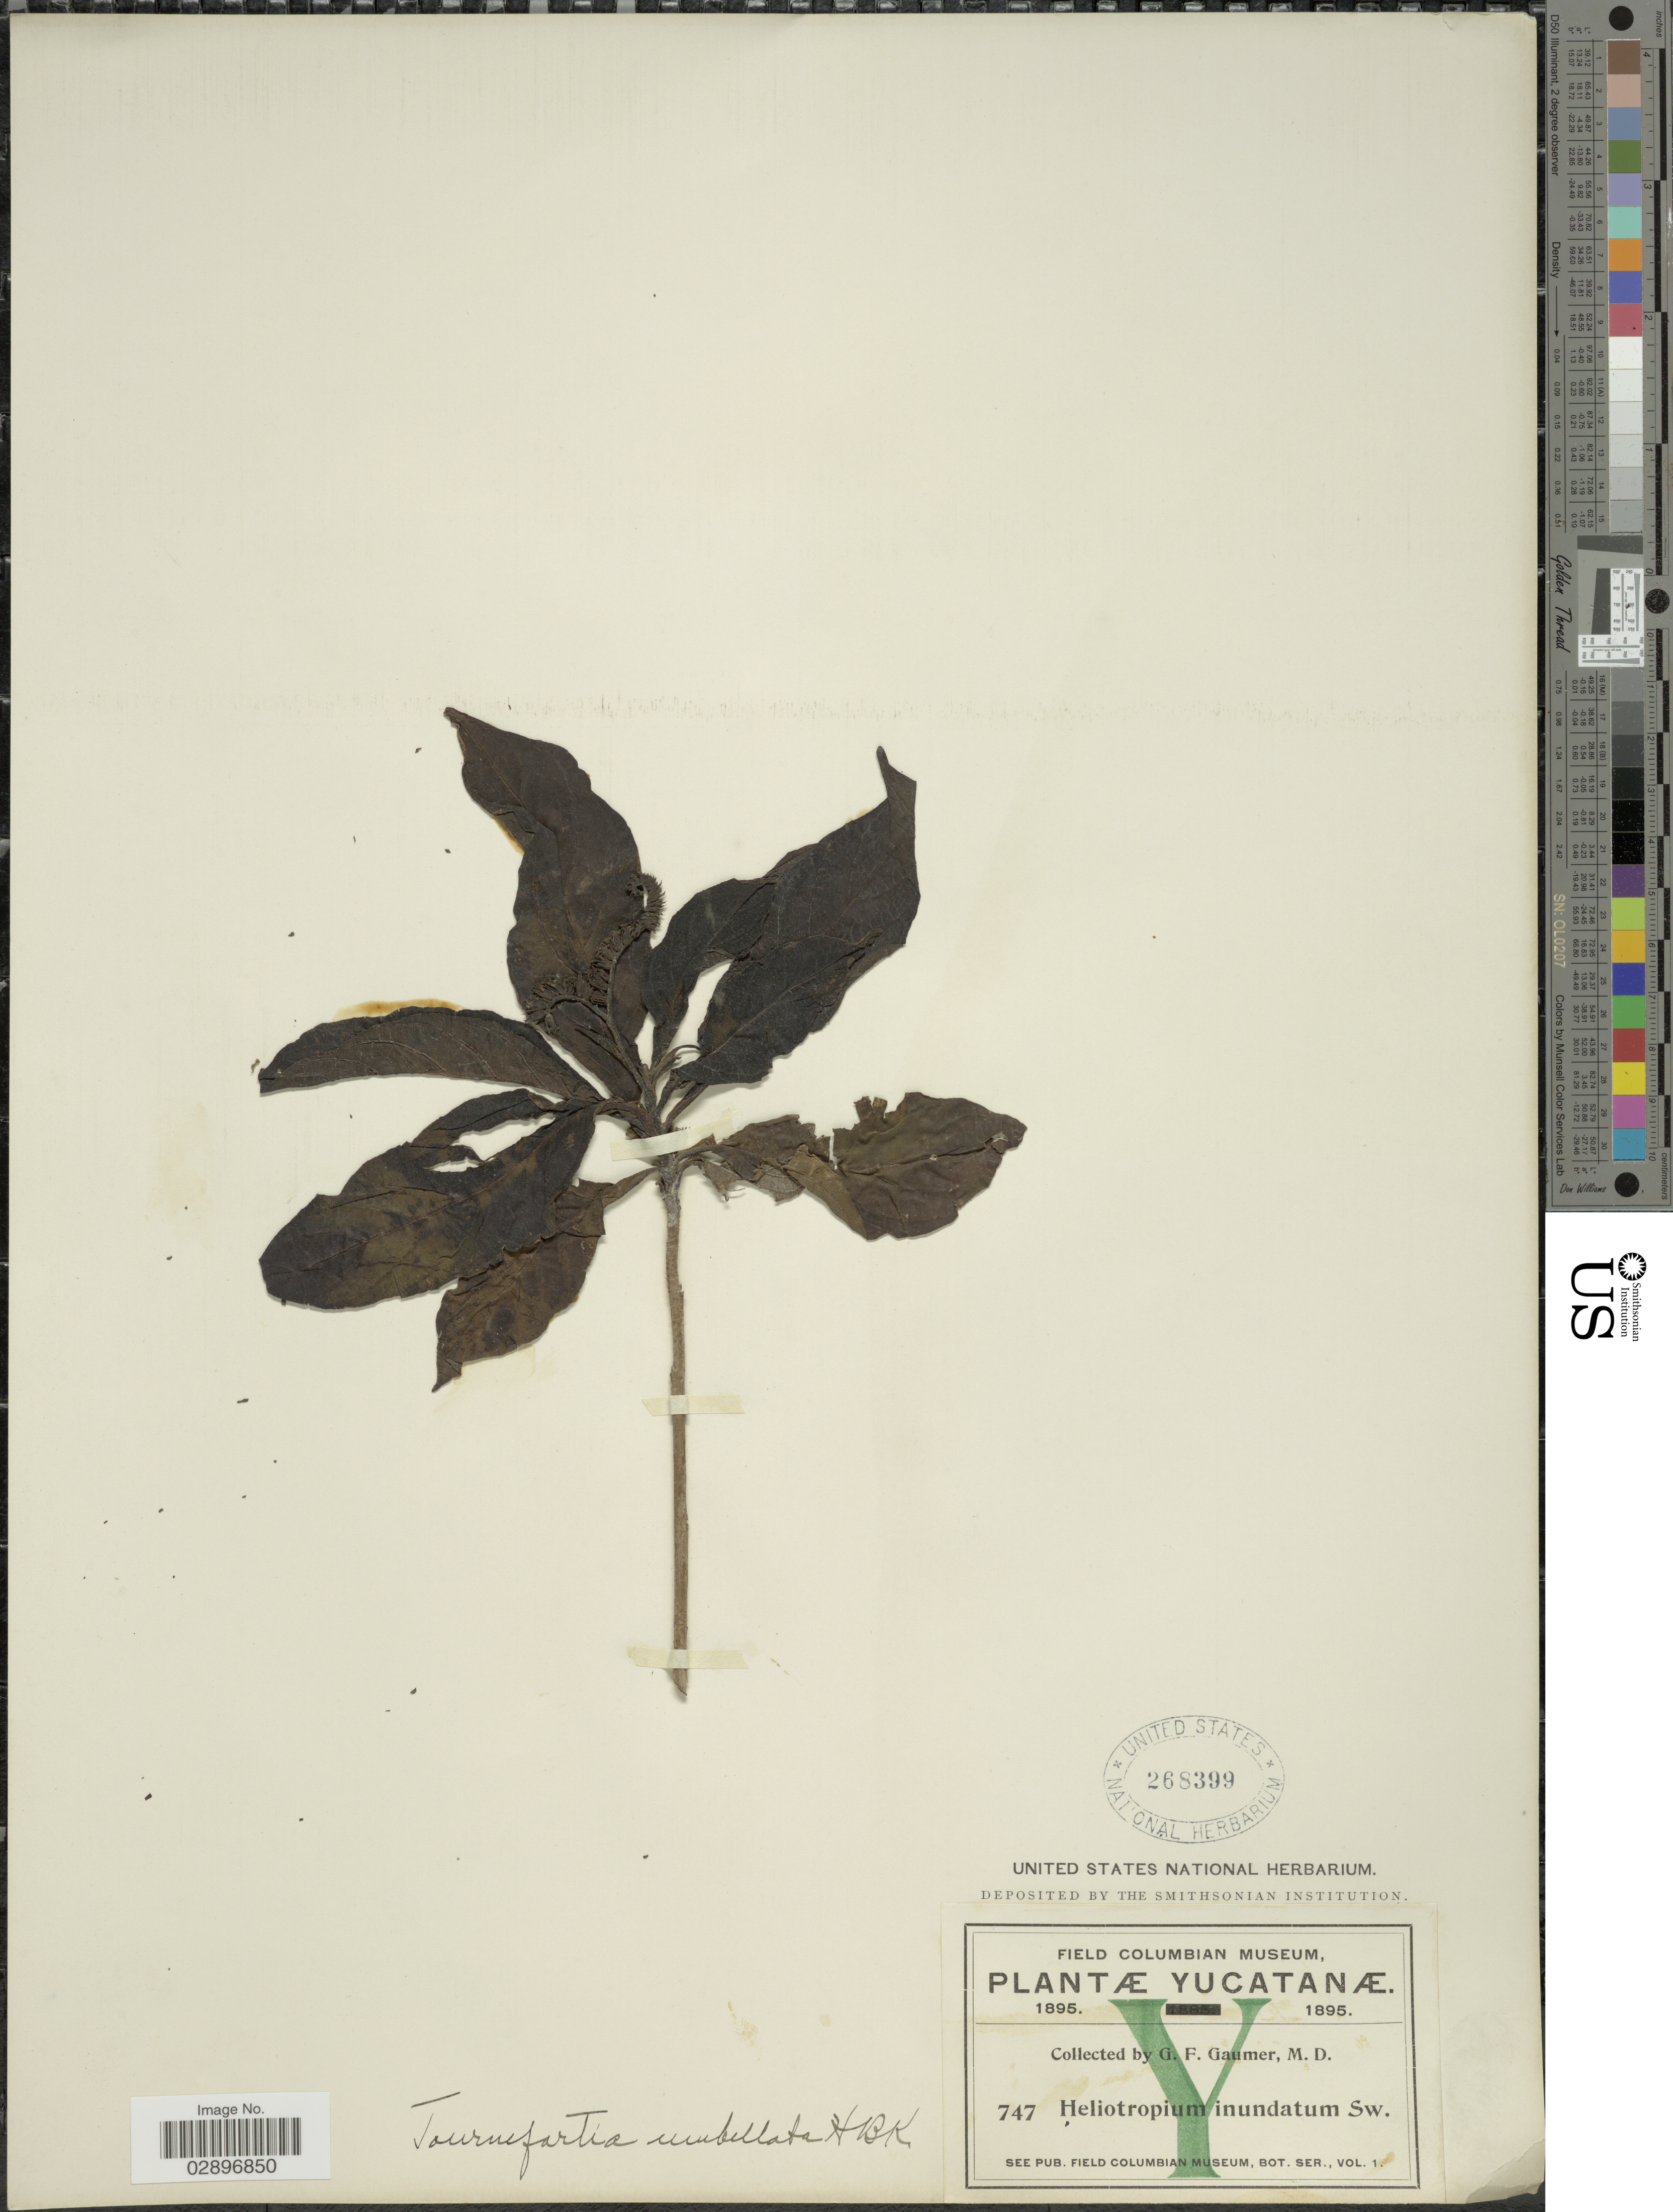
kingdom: Plantae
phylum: Tracheophyta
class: Magnoliopsida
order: Boraginales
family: Heliotropiaceae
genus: Tournefortia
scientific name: Tournefortia umbellata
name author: Kunth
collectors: G. F. Gaumer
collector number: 747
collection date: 1895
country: Mexico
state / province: Yucatán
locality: Yucatanæ.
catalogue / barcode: US 268399